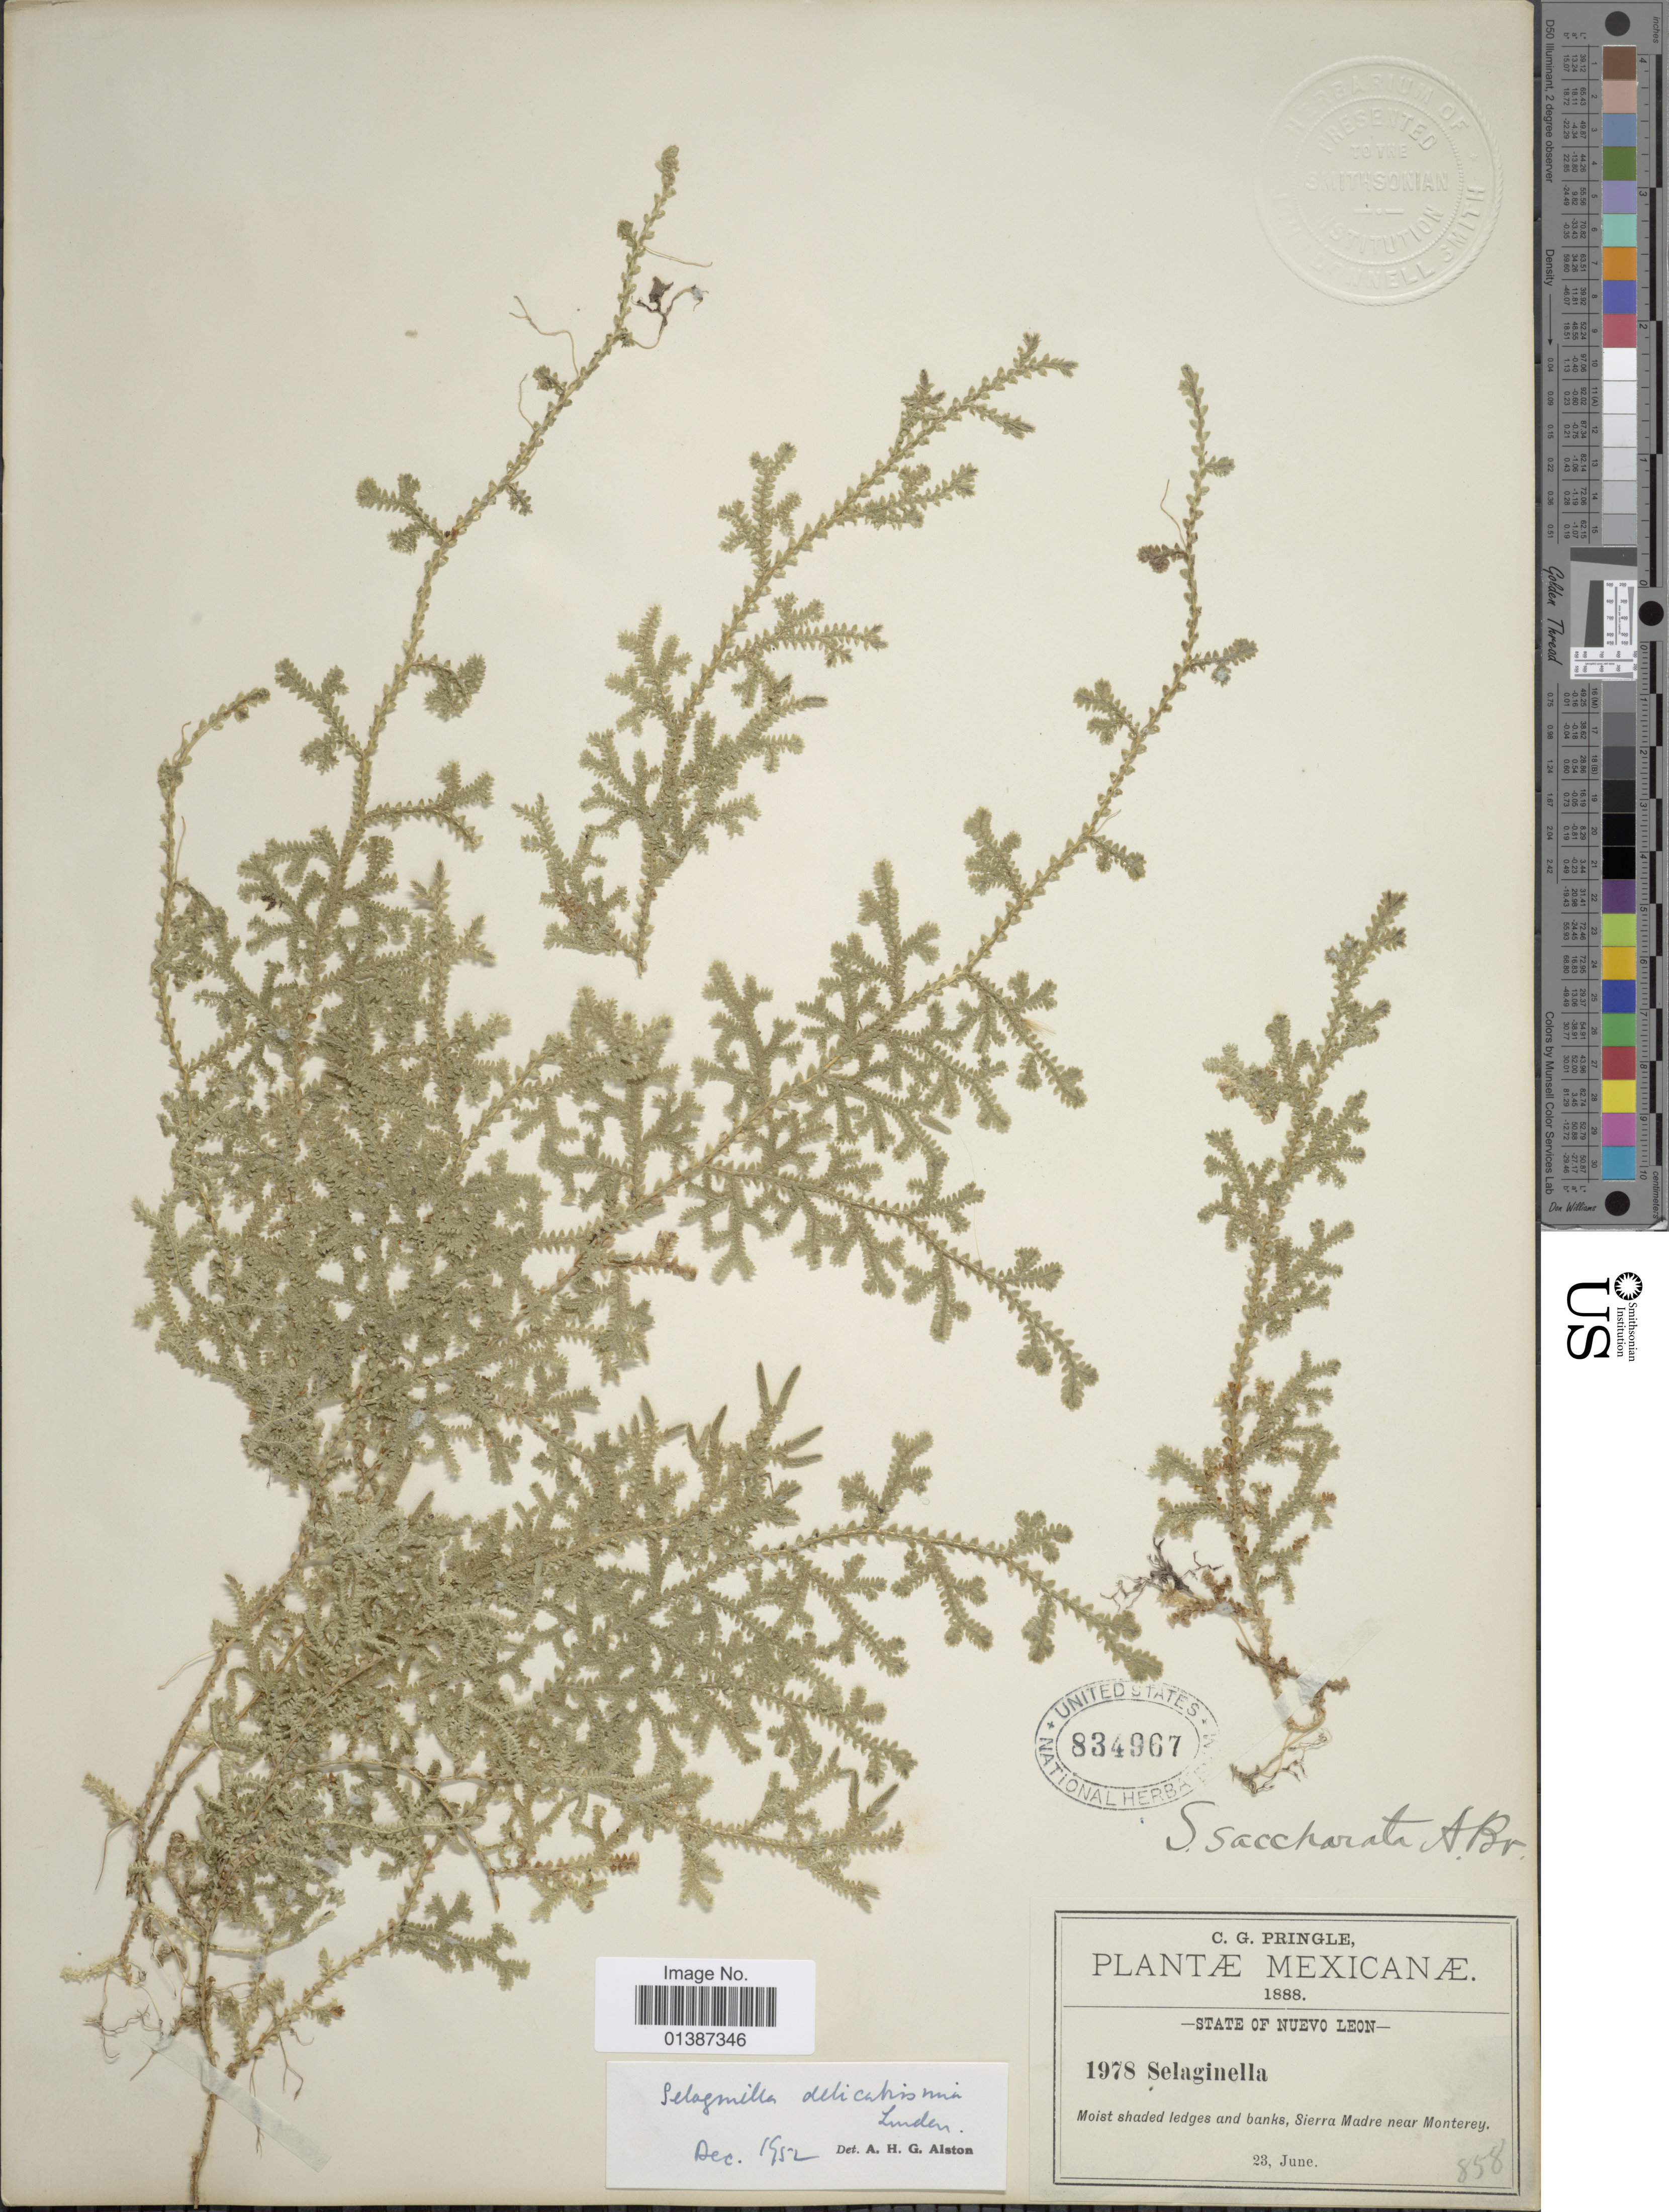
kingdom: Plantae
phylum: Tracheophyta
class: Lycopodiopsida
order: Selaginellales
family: Selaginellaceae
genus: Selaginella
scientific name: Selaginella delicatissima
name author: Linden ex A. Braun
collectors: C. G. Pringle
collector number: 1978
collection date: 1888-06-23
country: Mexico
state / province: Nuevo León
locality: State of Nuevo Leon, Moist shaded ledges and banks,Sierra Madre near Monterey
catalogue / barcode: US 834967